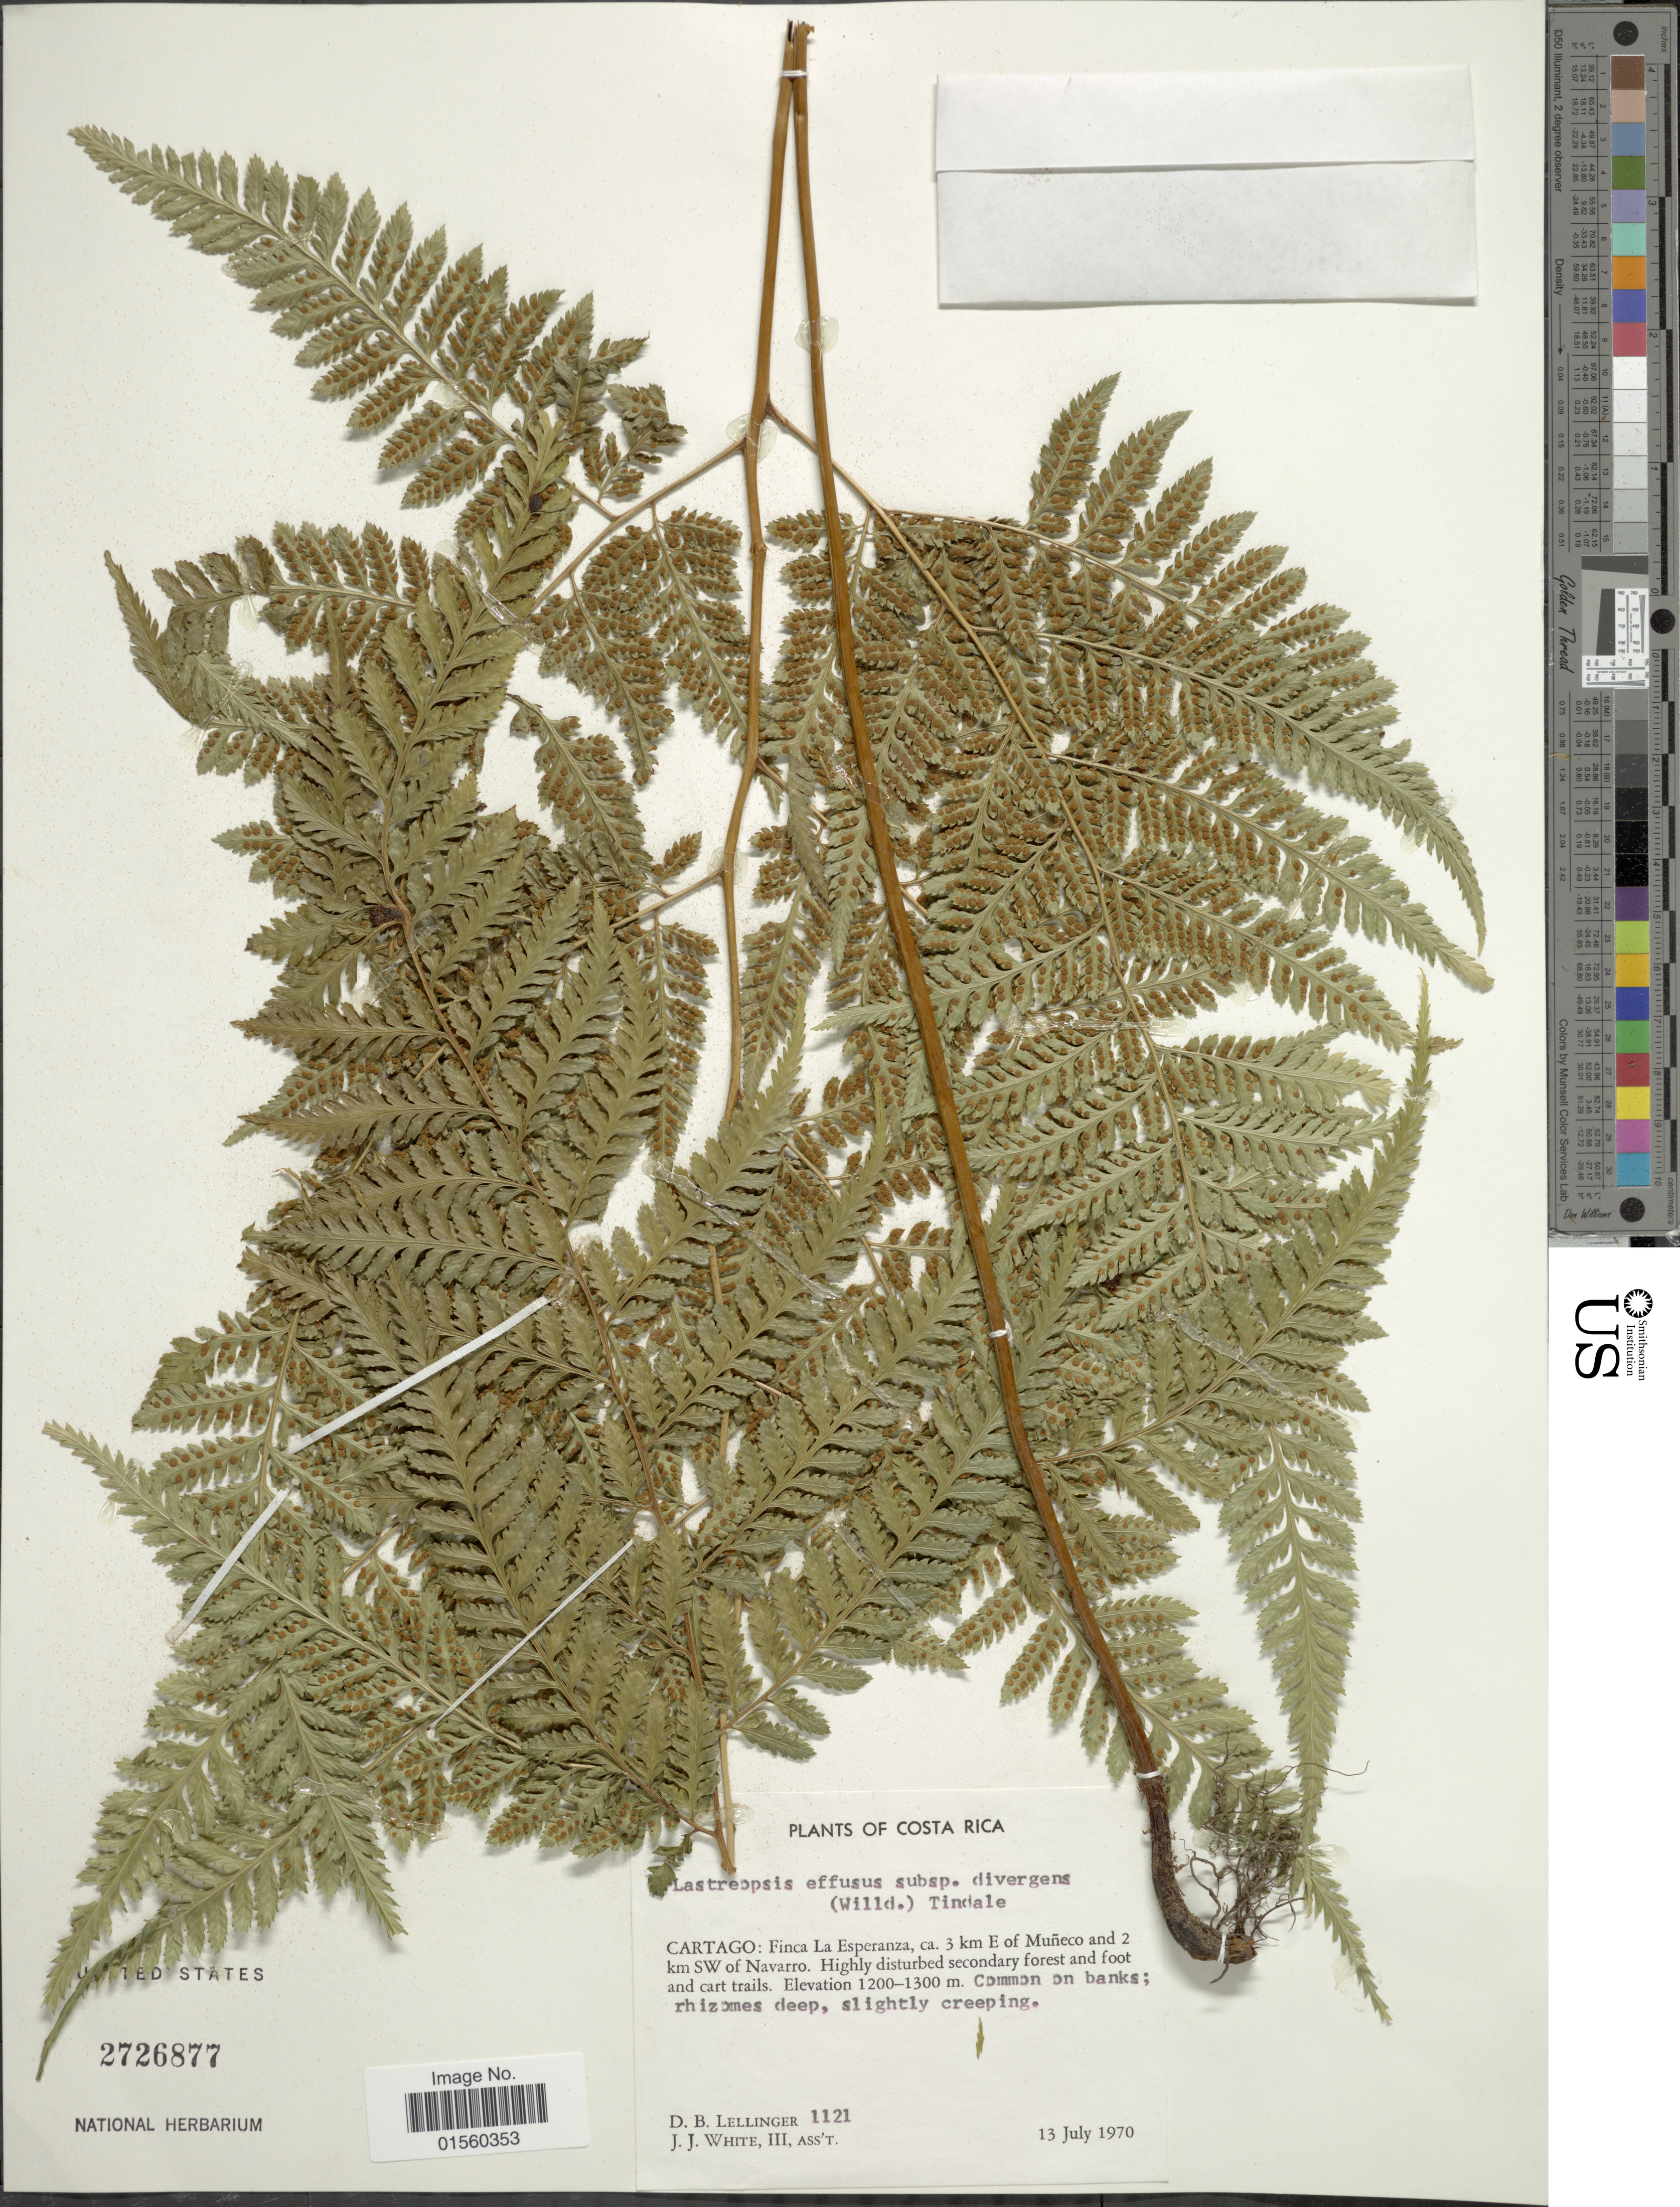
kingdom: Plantae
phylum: Tracheophyta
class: Polypodiopsida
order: Polypodiales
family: Dryopteridaceae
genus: Parapolystichum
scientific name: Parapolystichum effusum var. effusum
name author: (Sw.) Ching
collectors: D. B. Lellinger & J. J. White III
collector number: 1121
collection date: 1970-07-13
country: Costa Rica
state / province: Cartago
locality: Cartago: Finca La Esperanza, ca. 3 km E of Muneco and 2 km SW of Navarro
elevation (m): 1200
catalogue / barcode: US 2726877